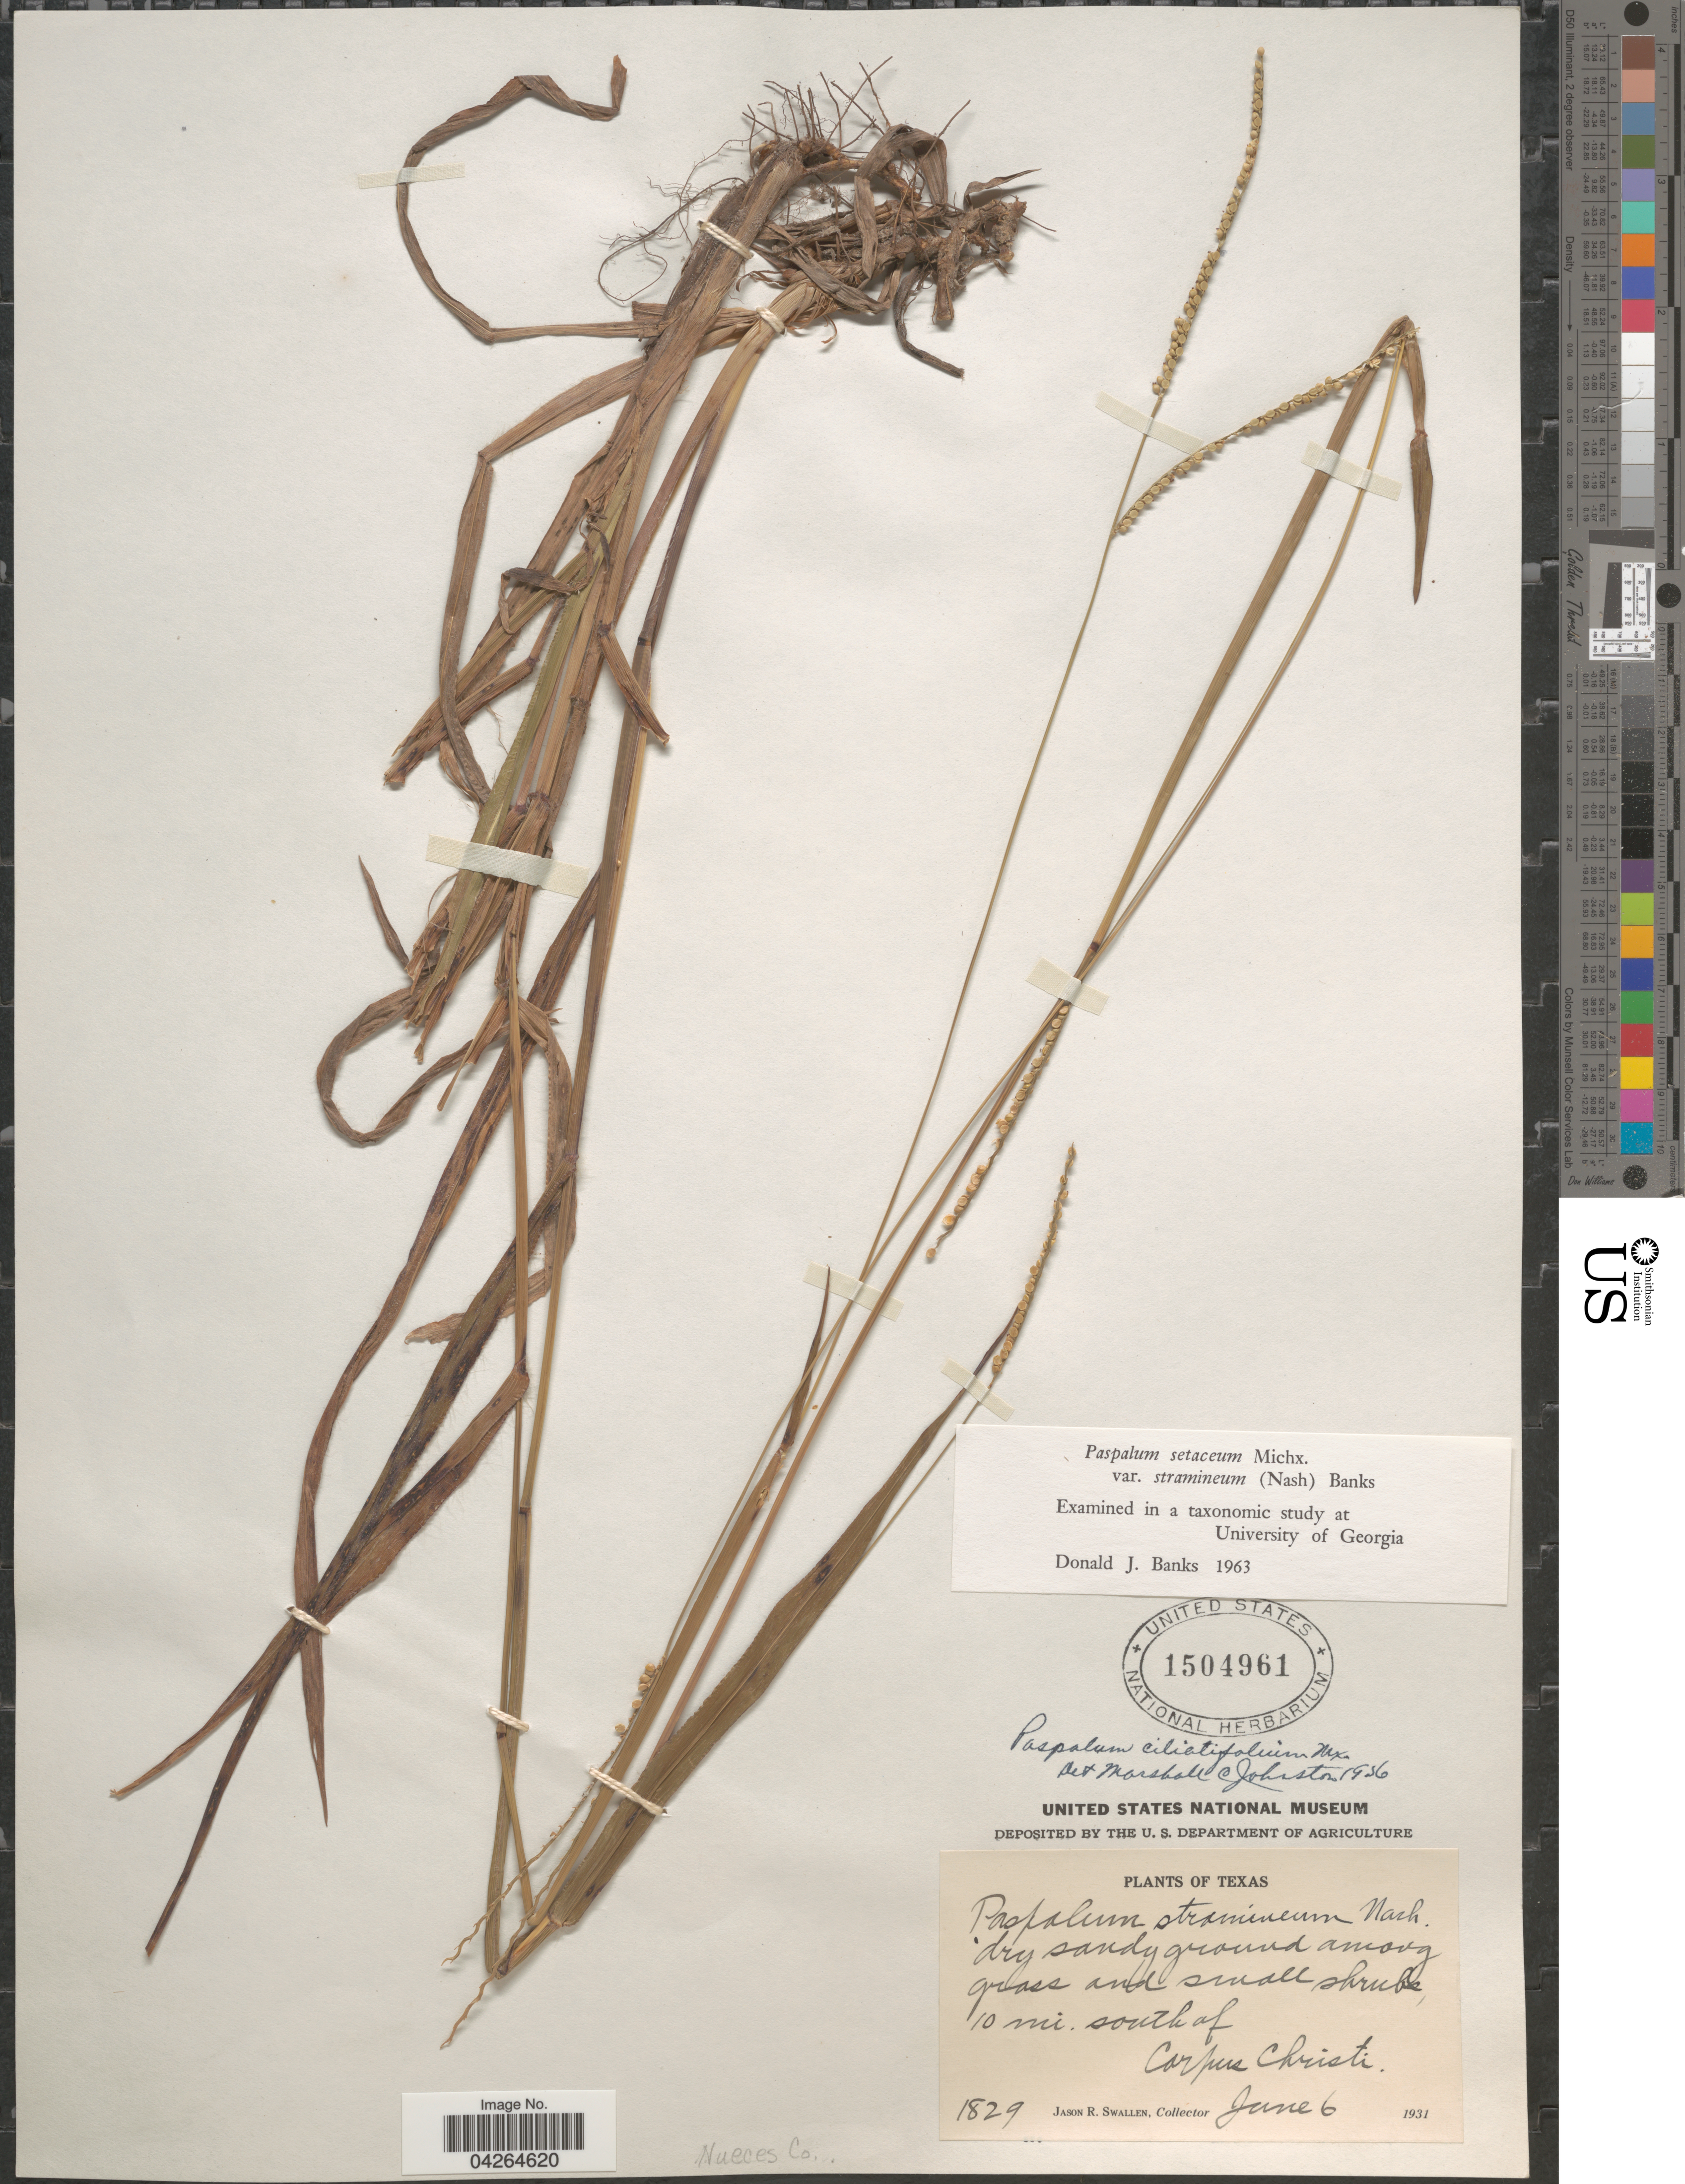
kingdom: Plantae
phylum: Tracheophyta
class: Liliopsida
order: Poales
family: Poaceae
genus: Paspalum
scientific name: Paspalum setaceum var. stramineum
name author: (Nash) D.J. Banks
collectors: J. R. Swallen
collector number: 1829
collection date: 1931-06-06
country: United States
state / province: Texas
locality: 10 mi. south of Corpus Christi. Nueces Co.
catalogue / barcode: US 1504961